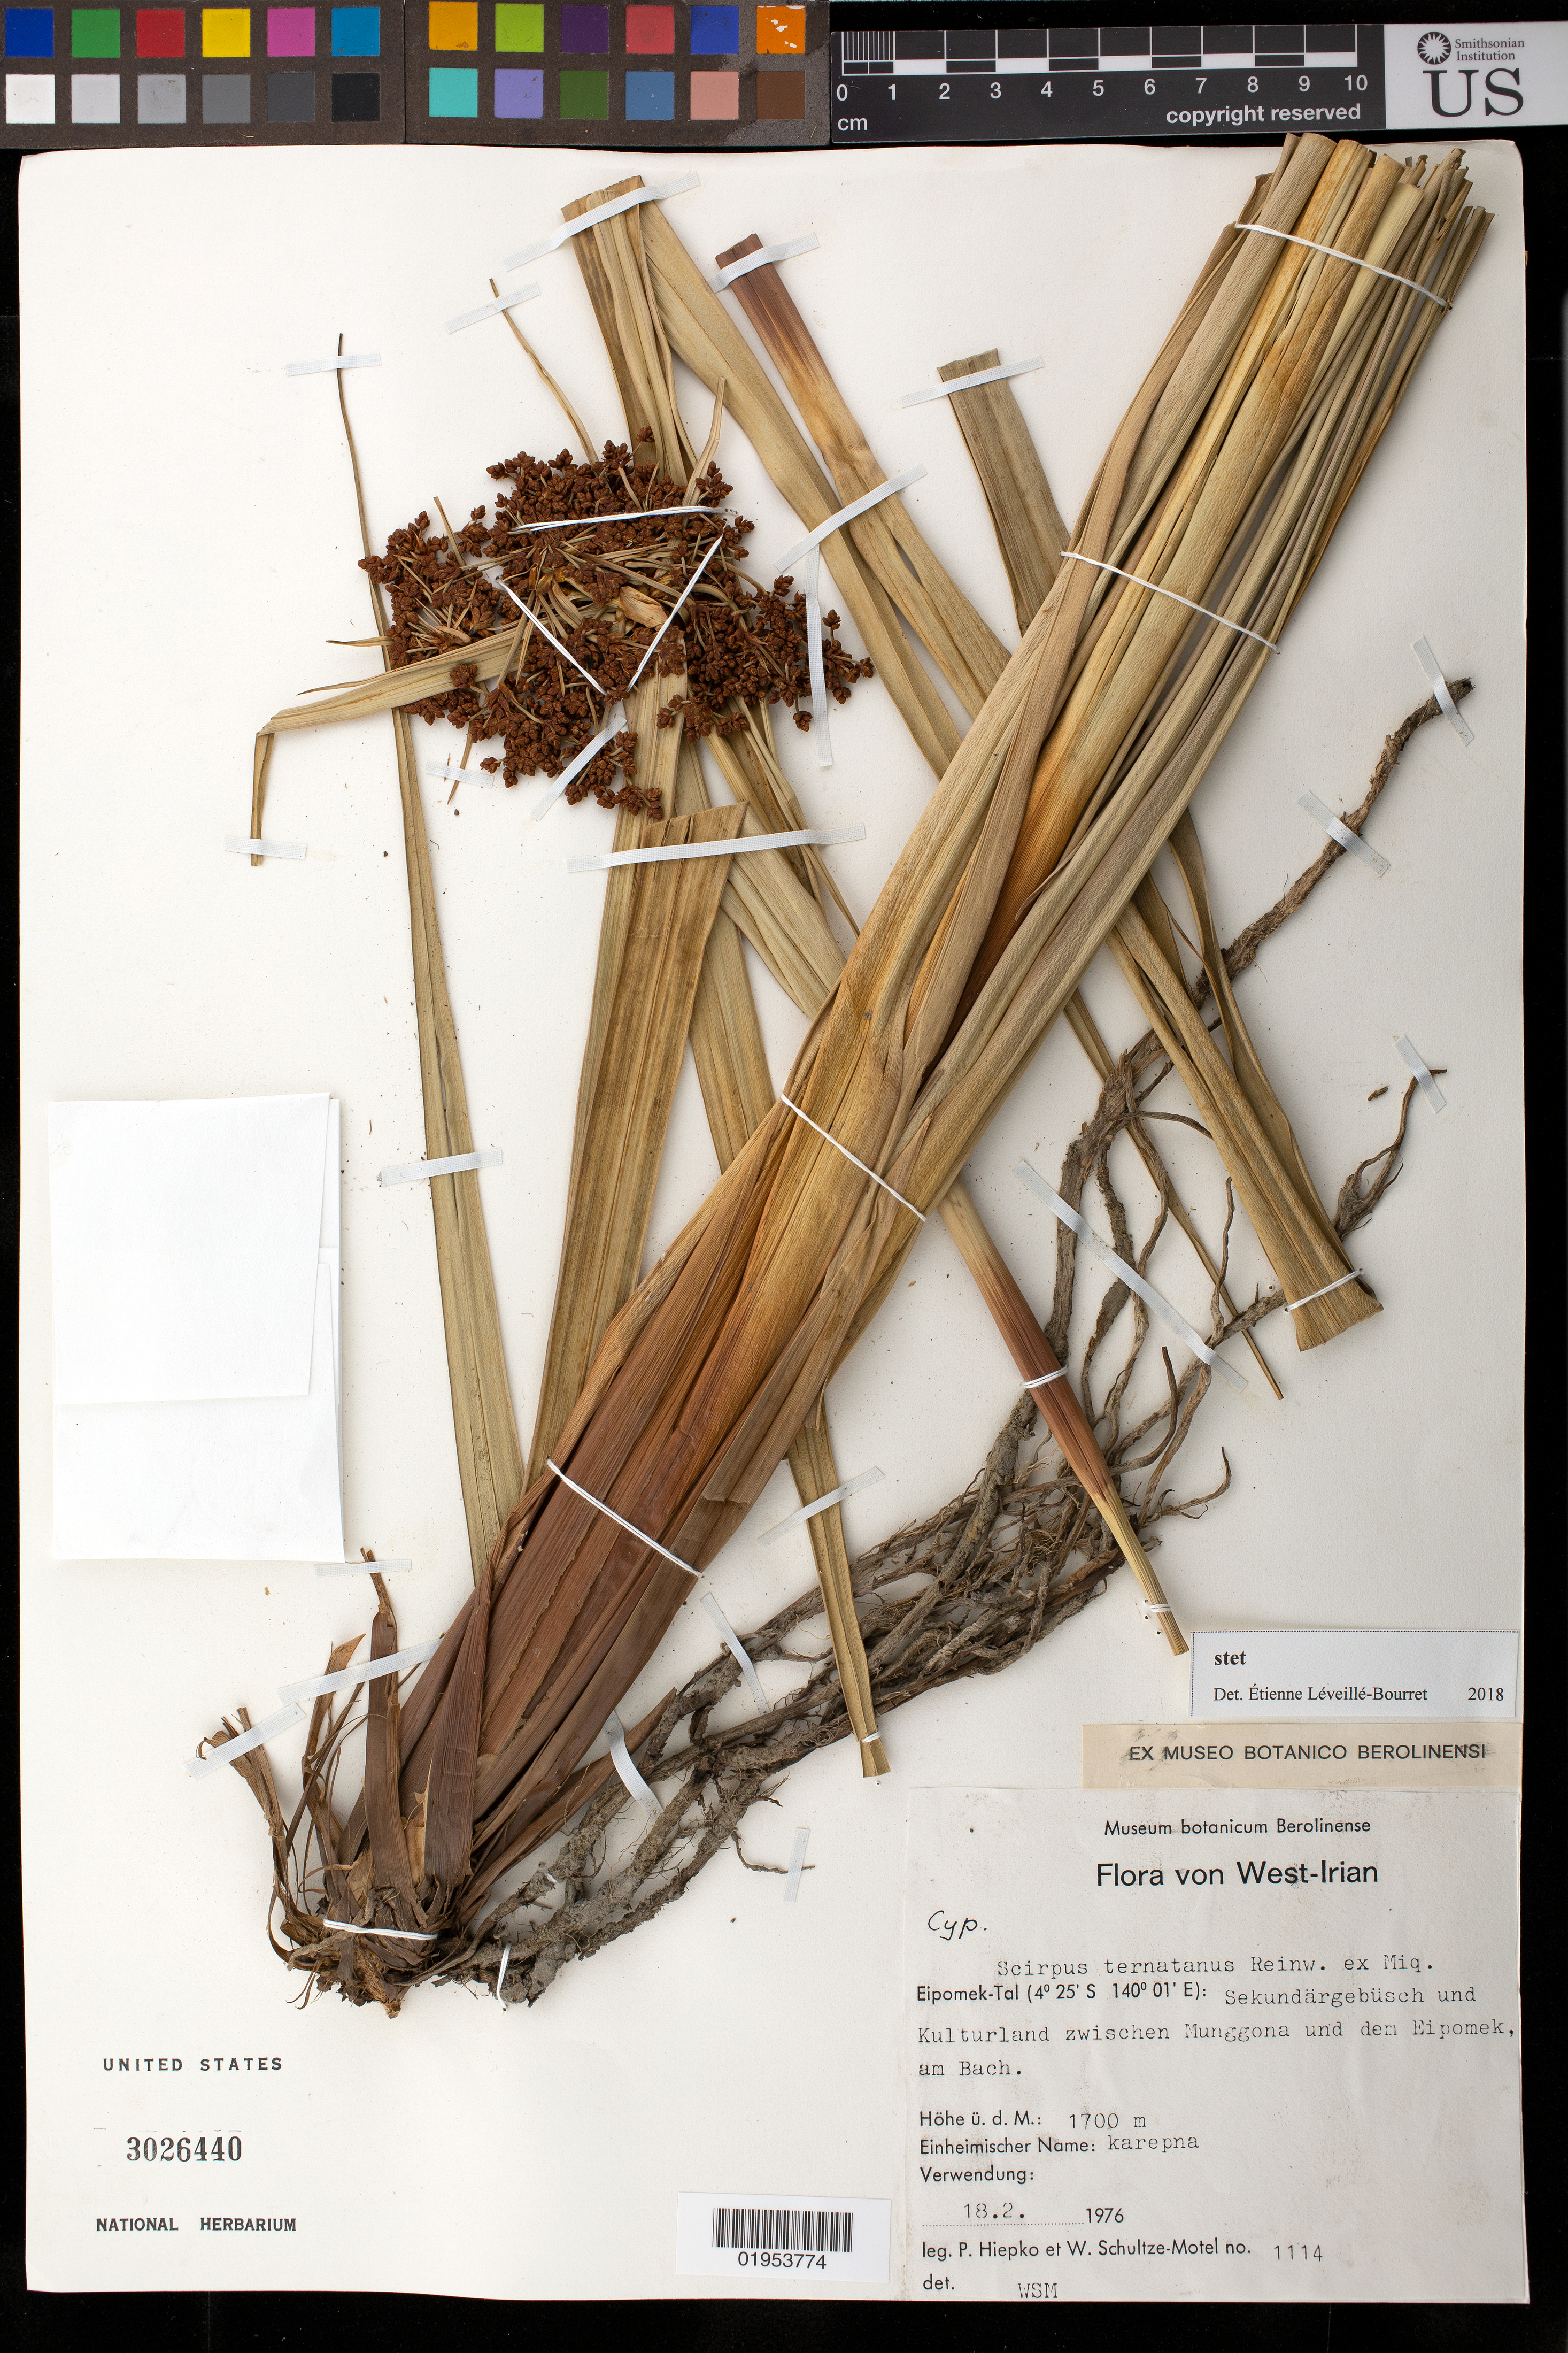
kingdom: Plantae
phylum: Tracheophyta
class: Liliopsida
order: Poales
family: Cyperaceae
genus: Scirpus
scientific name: Scirpus ternatanus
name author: Reinw. ex Miq.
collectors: P. H. Hiepko & W. Schultze-Motel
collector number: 1114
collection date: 1976-02-18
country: Indonesia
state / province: Papua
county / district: Papua Barat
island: New Guinea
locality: Between Munggona and the Eipomek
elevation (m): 1700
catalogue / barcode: US 3026440